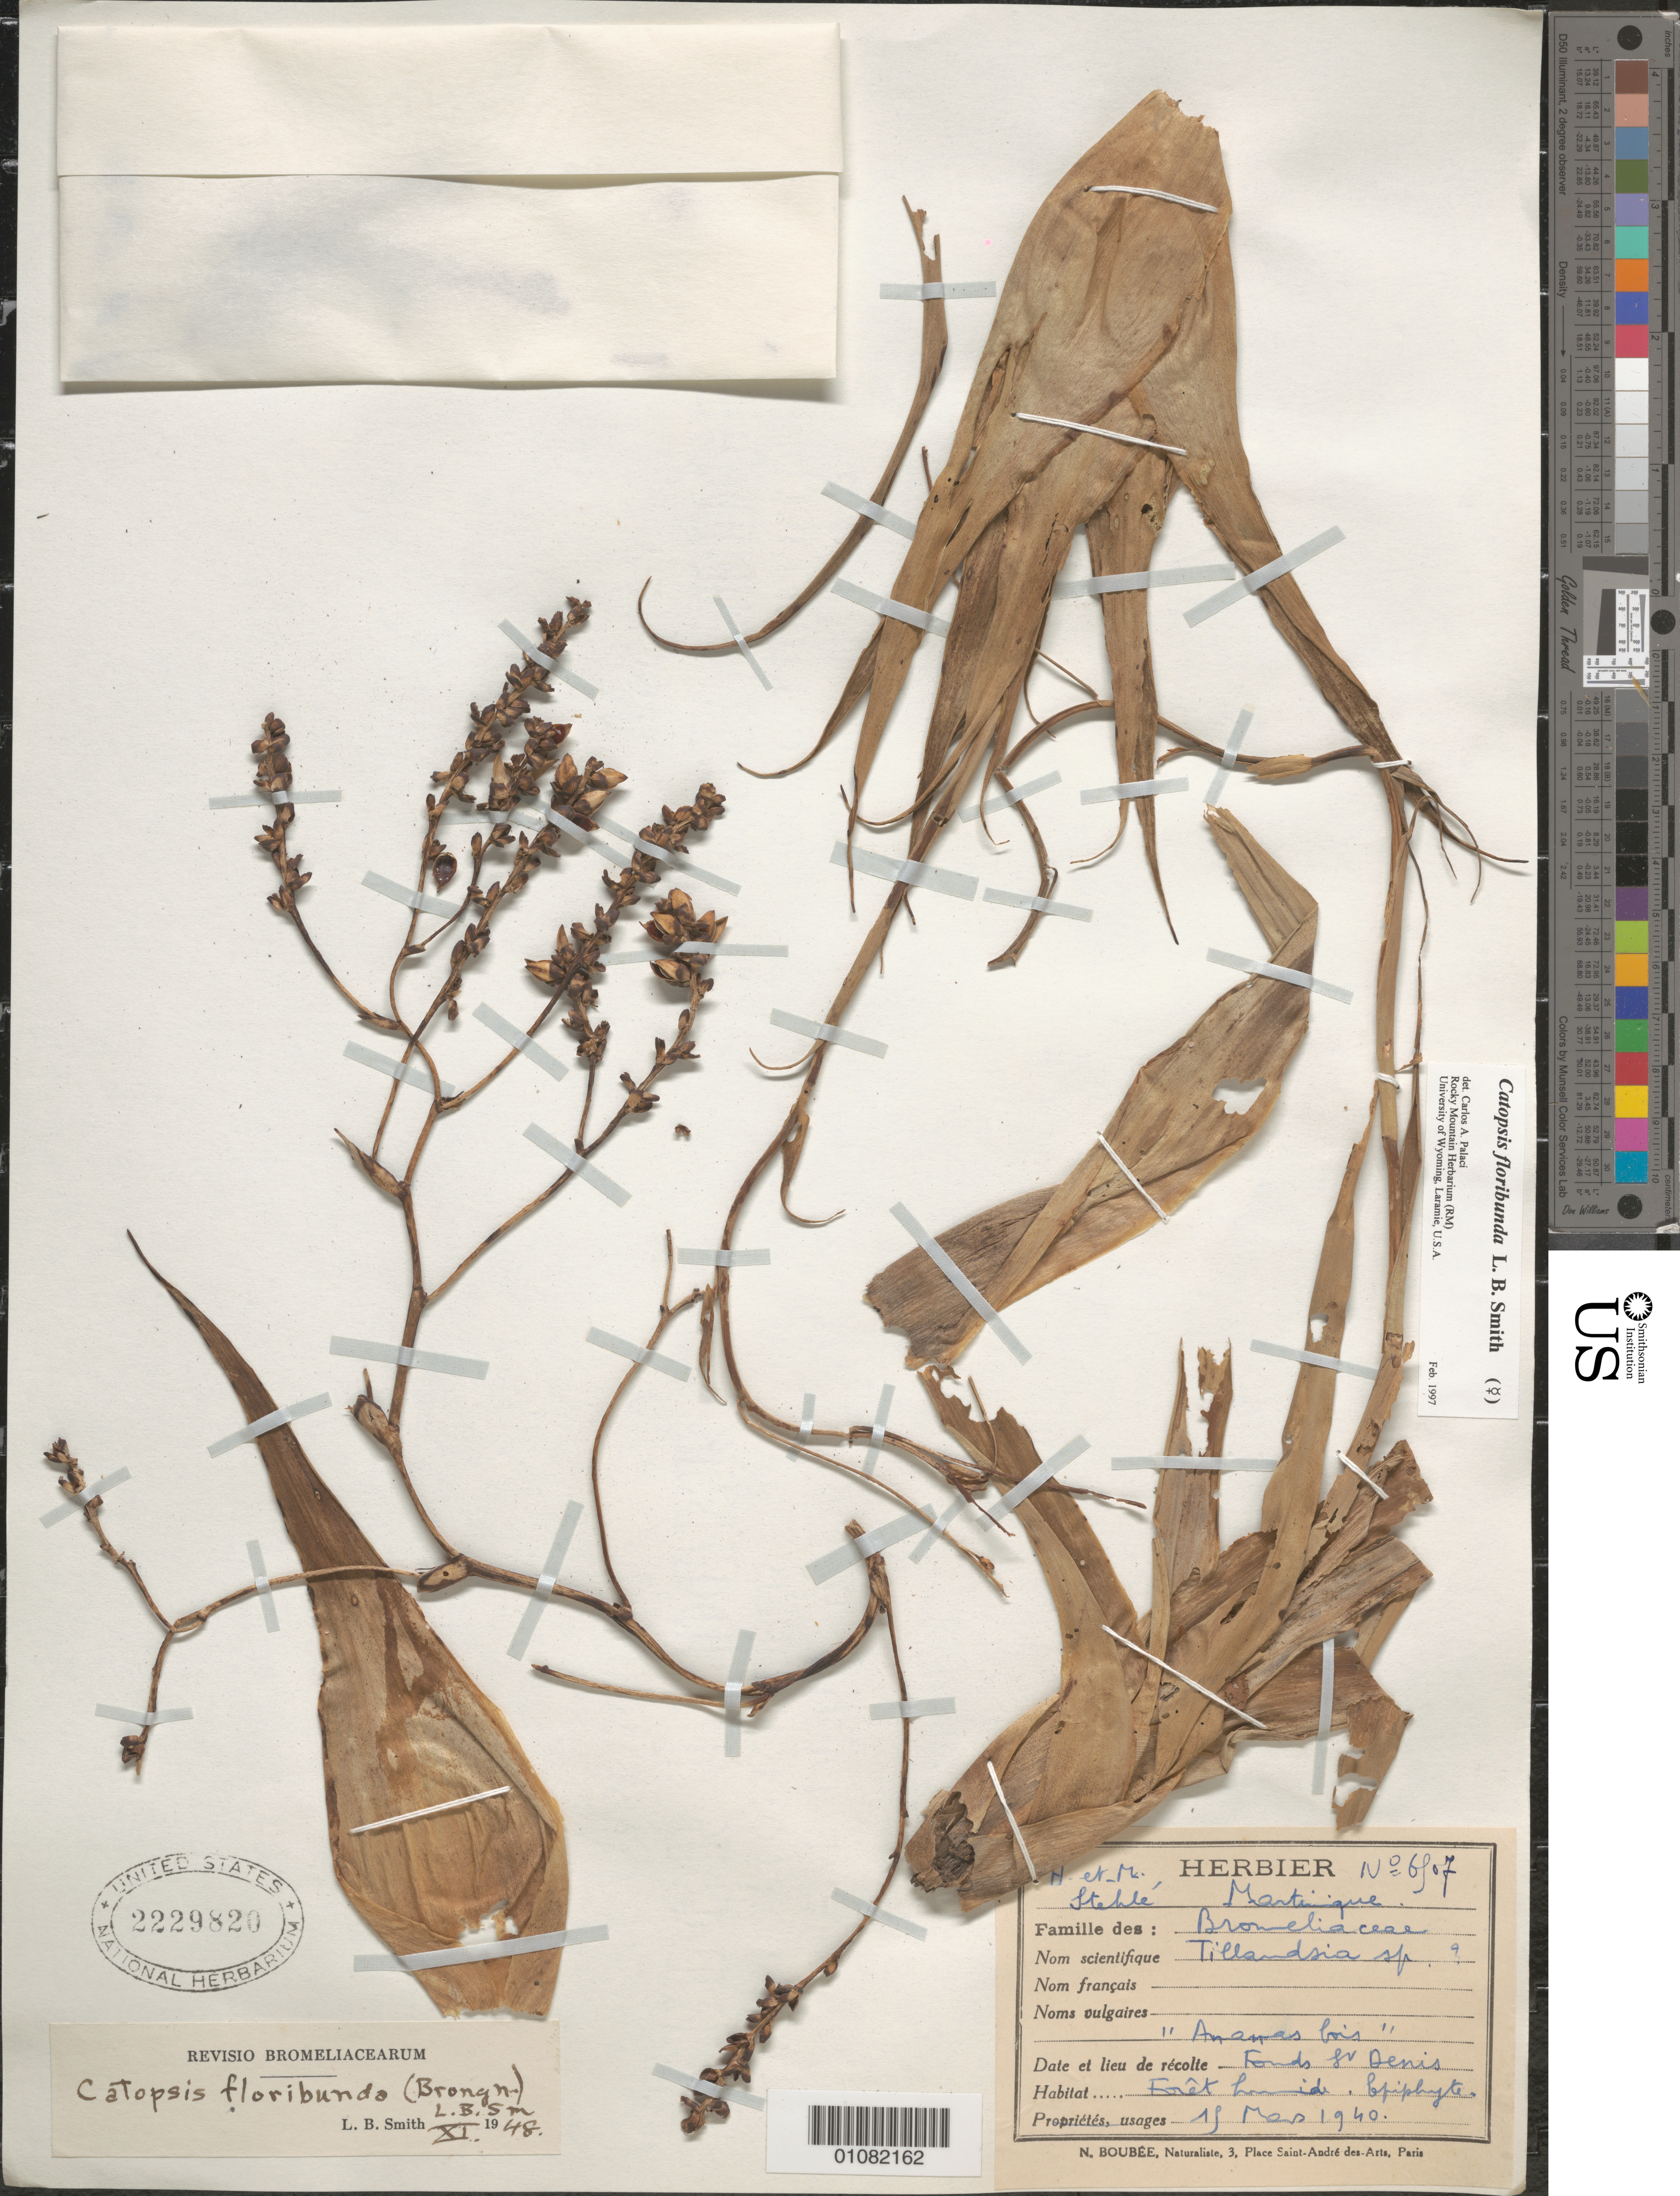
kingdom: Plantae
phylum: Tracheophyta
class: Liliopsida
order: Poales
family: Bromeliaceae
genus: Catopsis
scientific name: Catopsis floribunda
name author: L.B. Sm.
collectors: H. Stehlé & M. Stehlé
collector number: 6907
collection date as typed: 19 Mar 1940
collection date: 1940-03-19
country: Martinique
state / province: Saint-Pierre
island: Martinique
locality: Fonds St Denis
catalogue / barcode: US 2229820